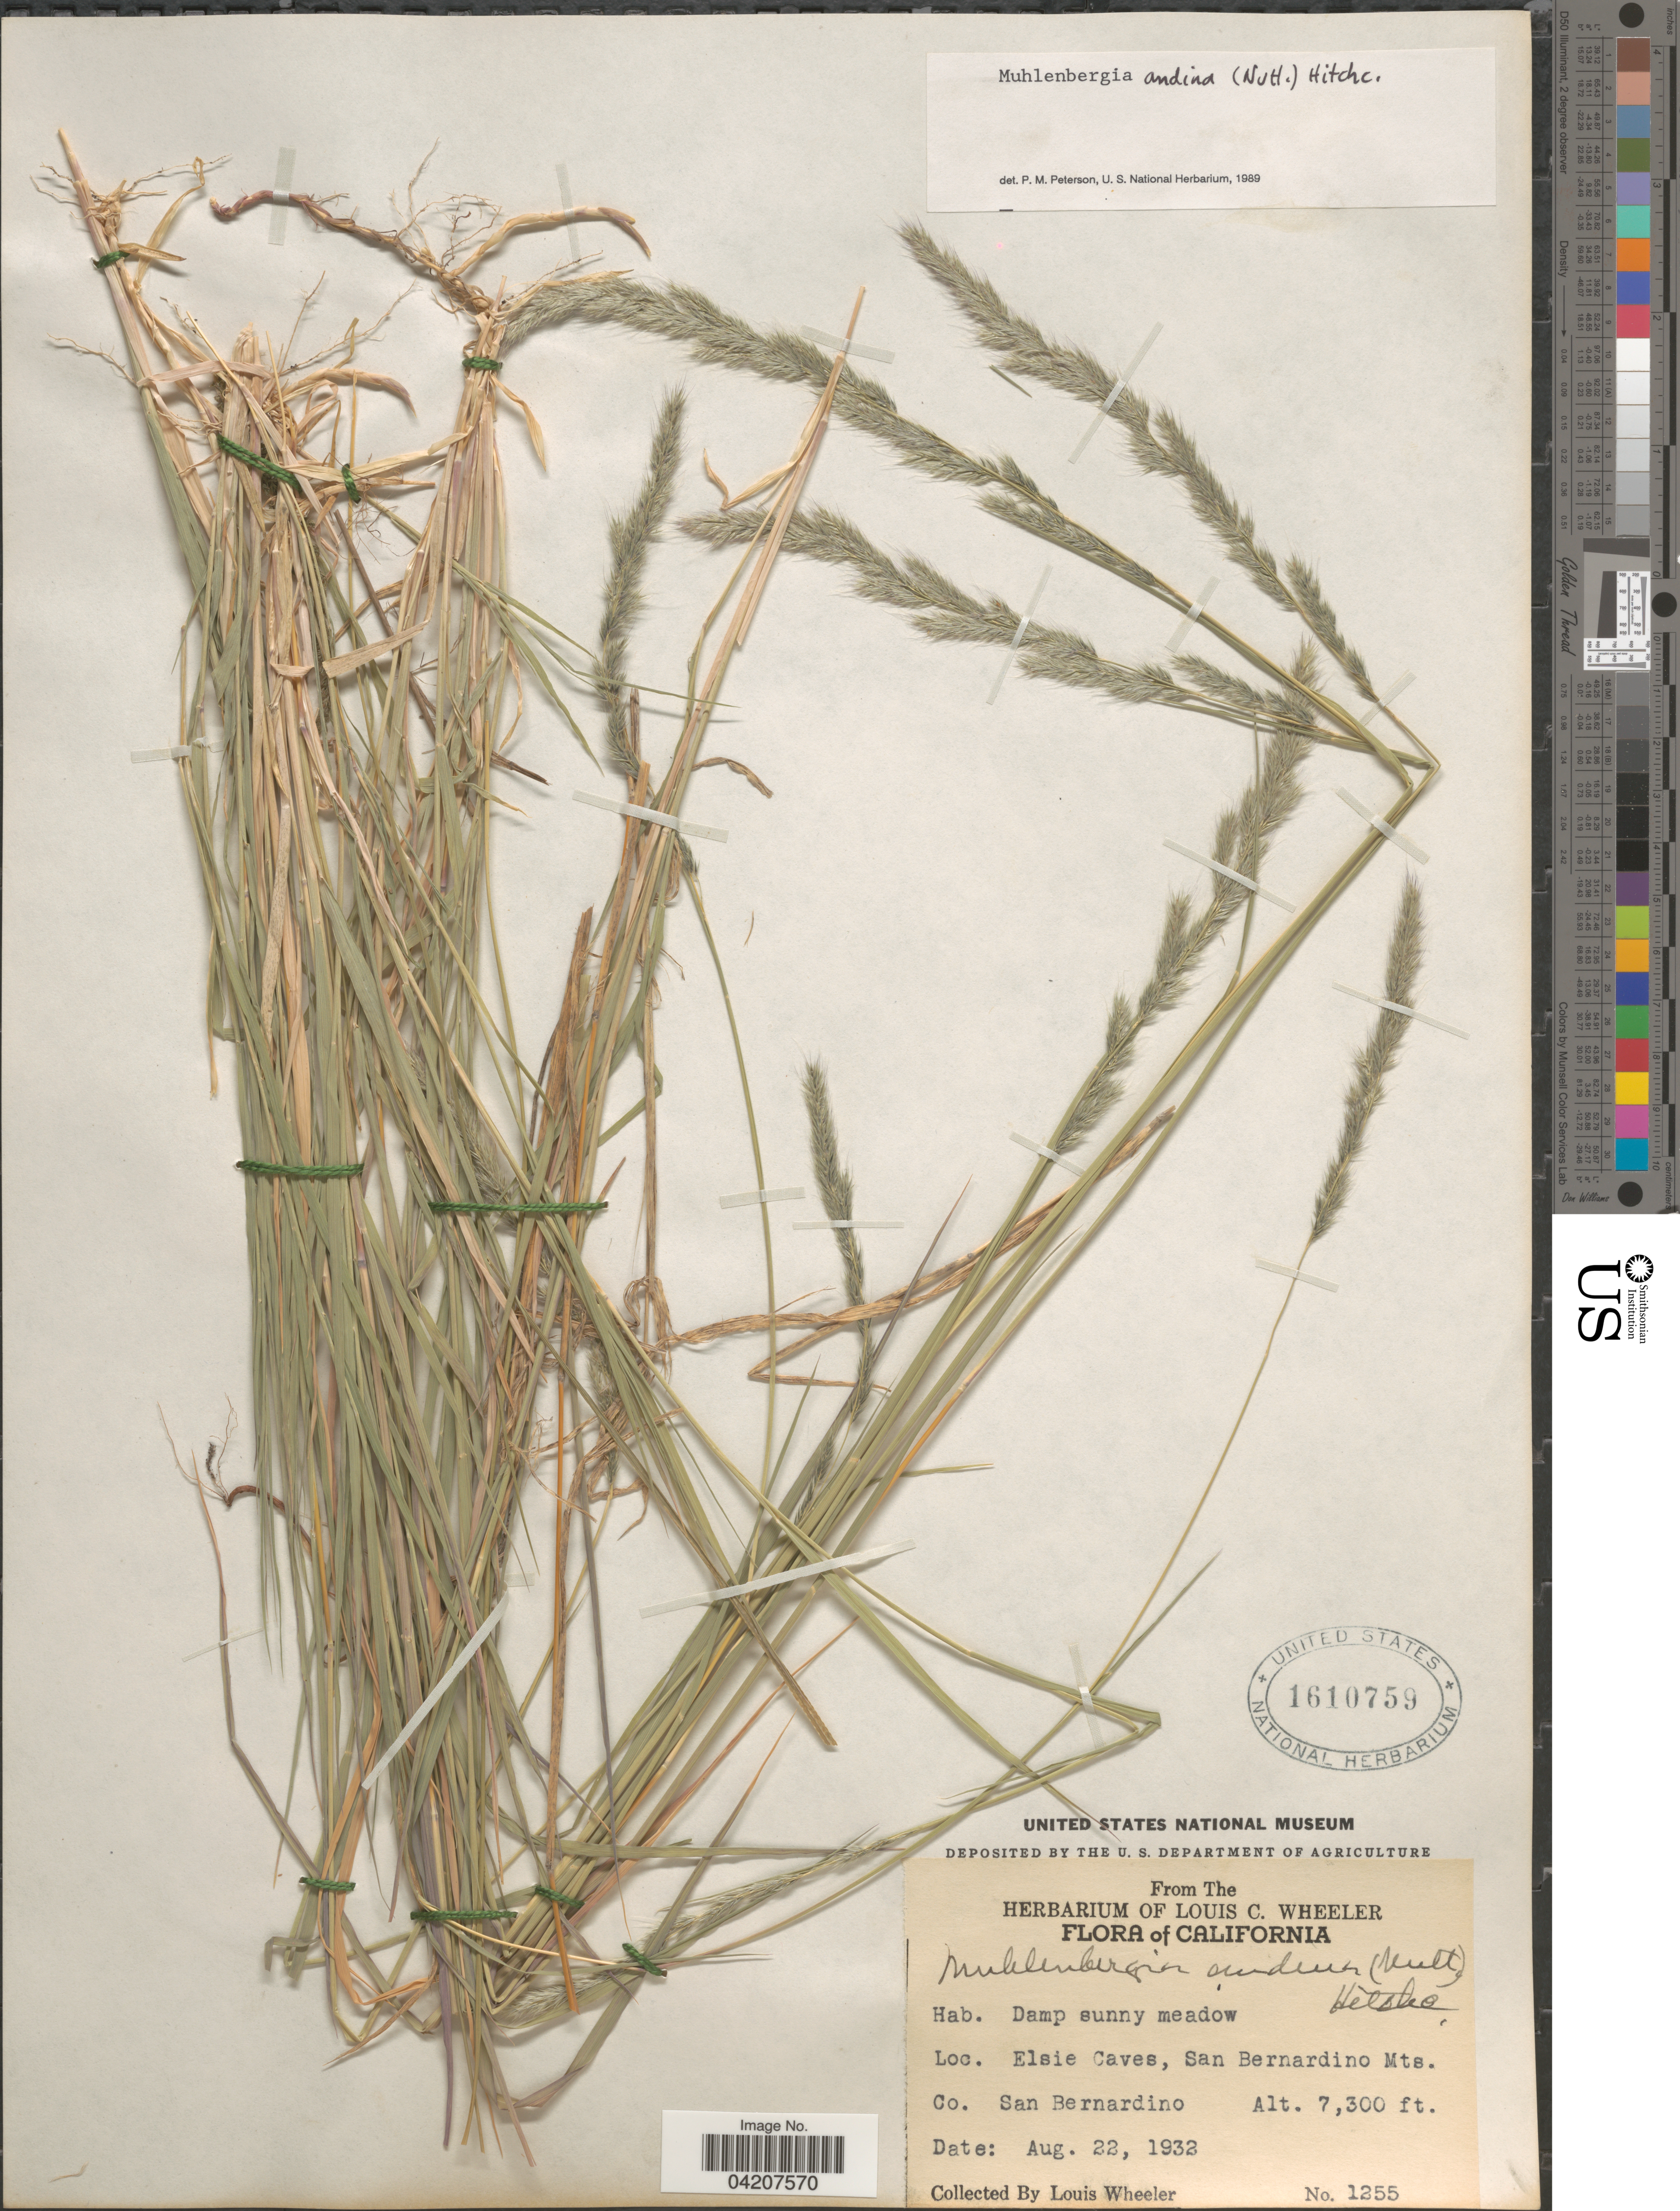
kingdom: Plantae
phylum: Tracheophyta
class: Liliopsida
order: Poales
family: Poaceae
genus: Muhlenbergia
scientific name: Muhlenbergia andina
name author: (Nutt.) Hitchc.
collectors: L. C. Wheeler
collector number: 1255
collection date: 1932-08-22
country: United States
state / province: California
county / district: San Bernardino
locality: Elsie Caves, San Bernardino Mts. Co. San Bernardino.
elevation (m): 2225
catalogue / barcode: US 1610759